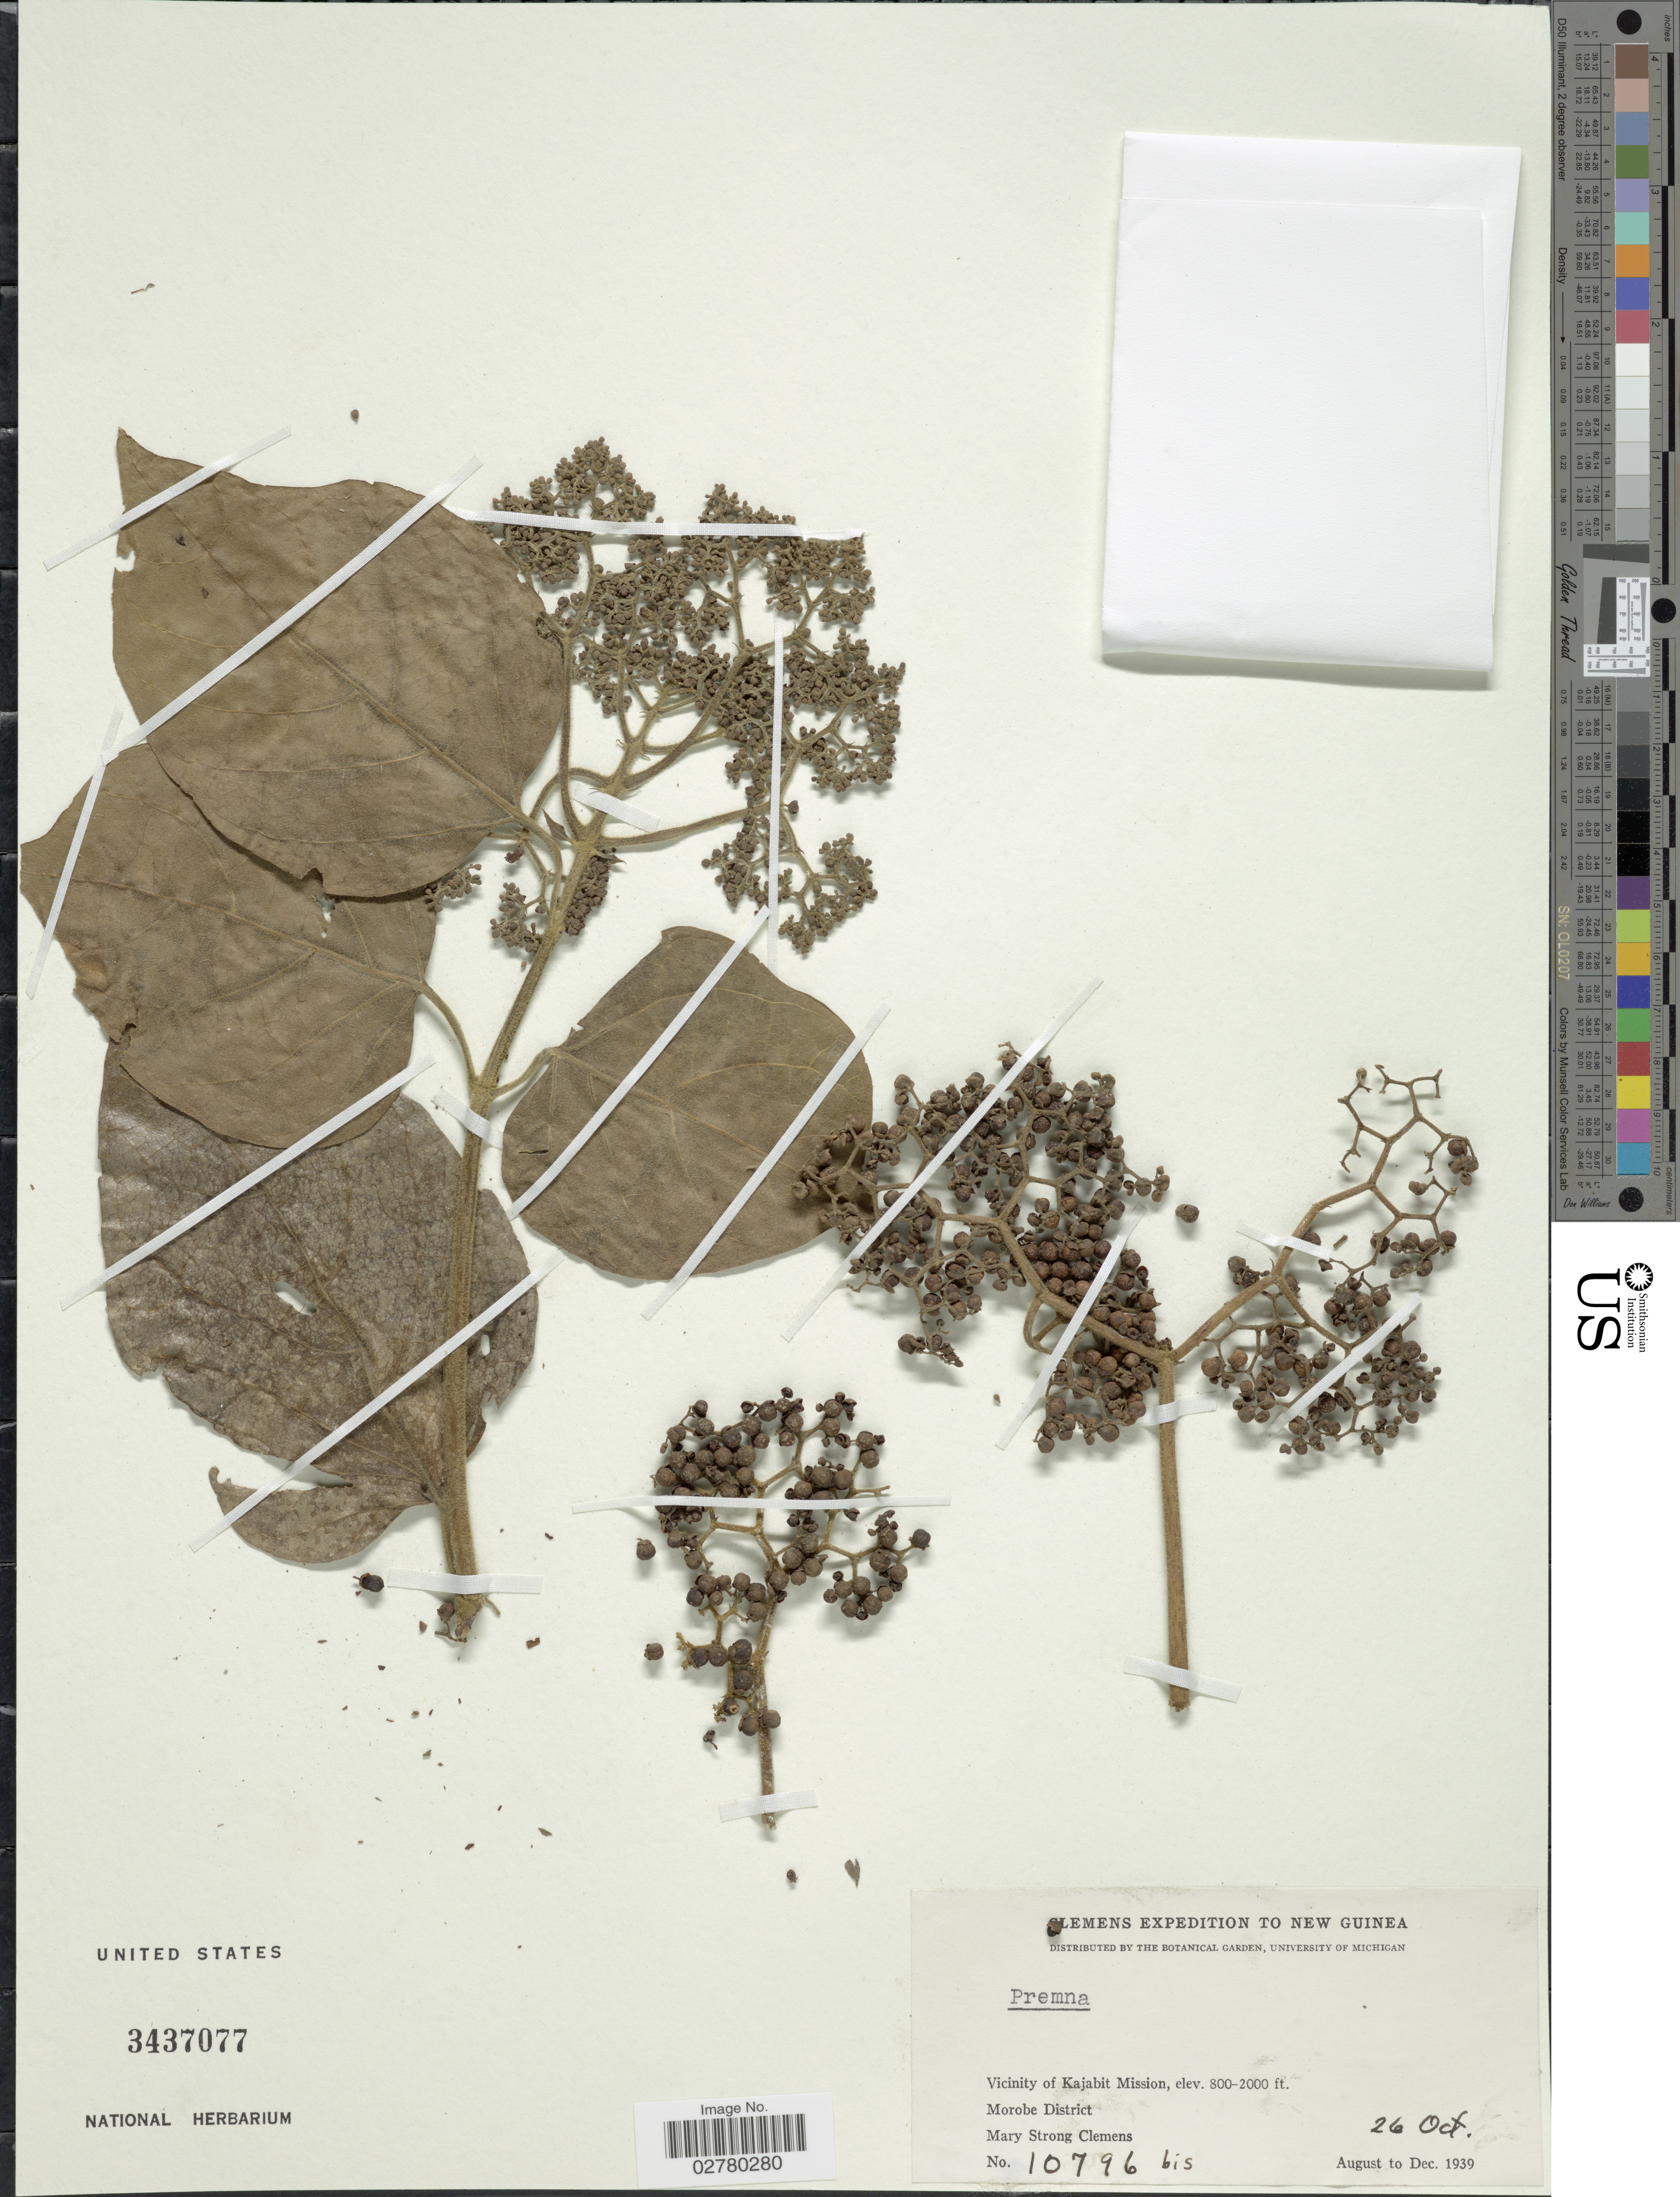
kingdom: Plantae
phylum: Tracheophyta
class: Magnoliopsida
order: Lamiales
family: Lamiaceae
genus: Premna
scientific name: Premna sp.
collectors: M. S. Clemens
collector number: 10796bis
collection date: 1939-10-26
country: Papua New Guinea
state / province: Morobe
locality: Vicinity of Kajabit Mission, Morobe District.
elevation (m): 244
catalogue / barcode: US 3437077